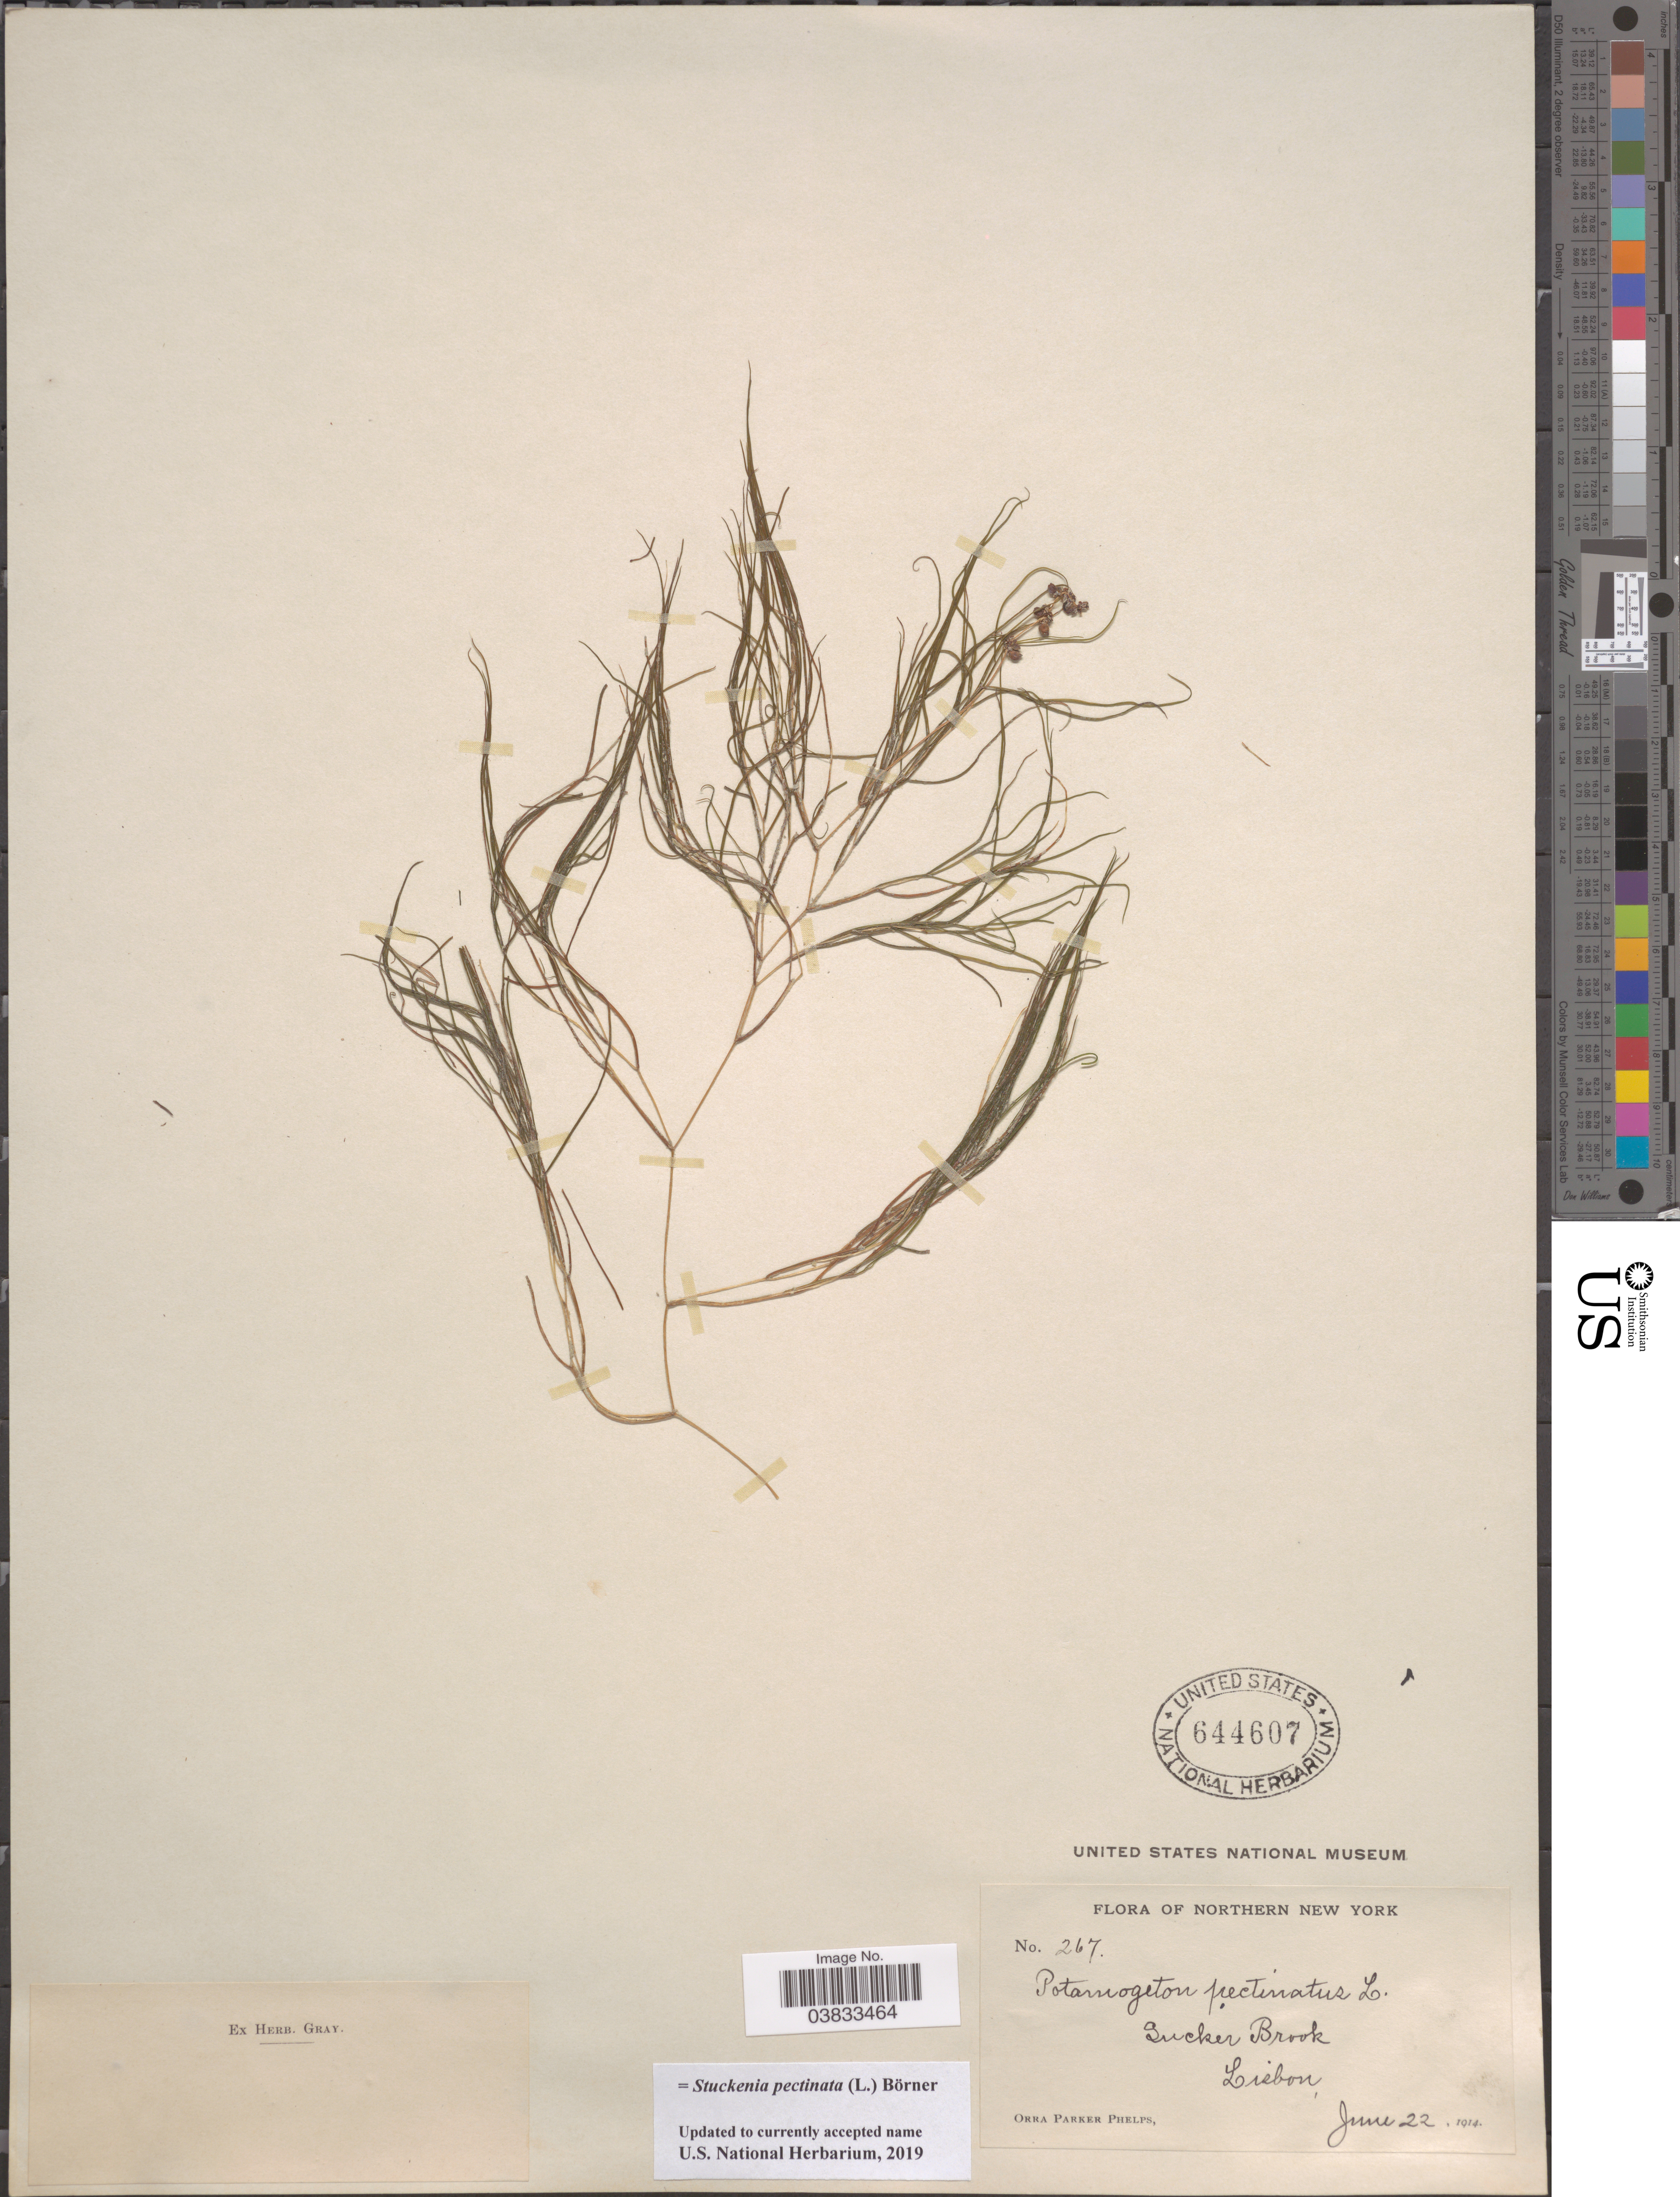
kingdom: Plantae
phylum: Tracheophyta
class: Liliopsida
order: Alismatales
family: Potamogetonaceae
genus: Stuckenia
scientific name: Stuckenia pectinata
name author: (L.) Börner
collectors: O. P. Phelps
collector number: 267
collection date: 1914-06-22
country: United States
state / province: New York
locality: Northern New York. Sucker Brook. Lisbon.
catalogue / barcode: US 644607